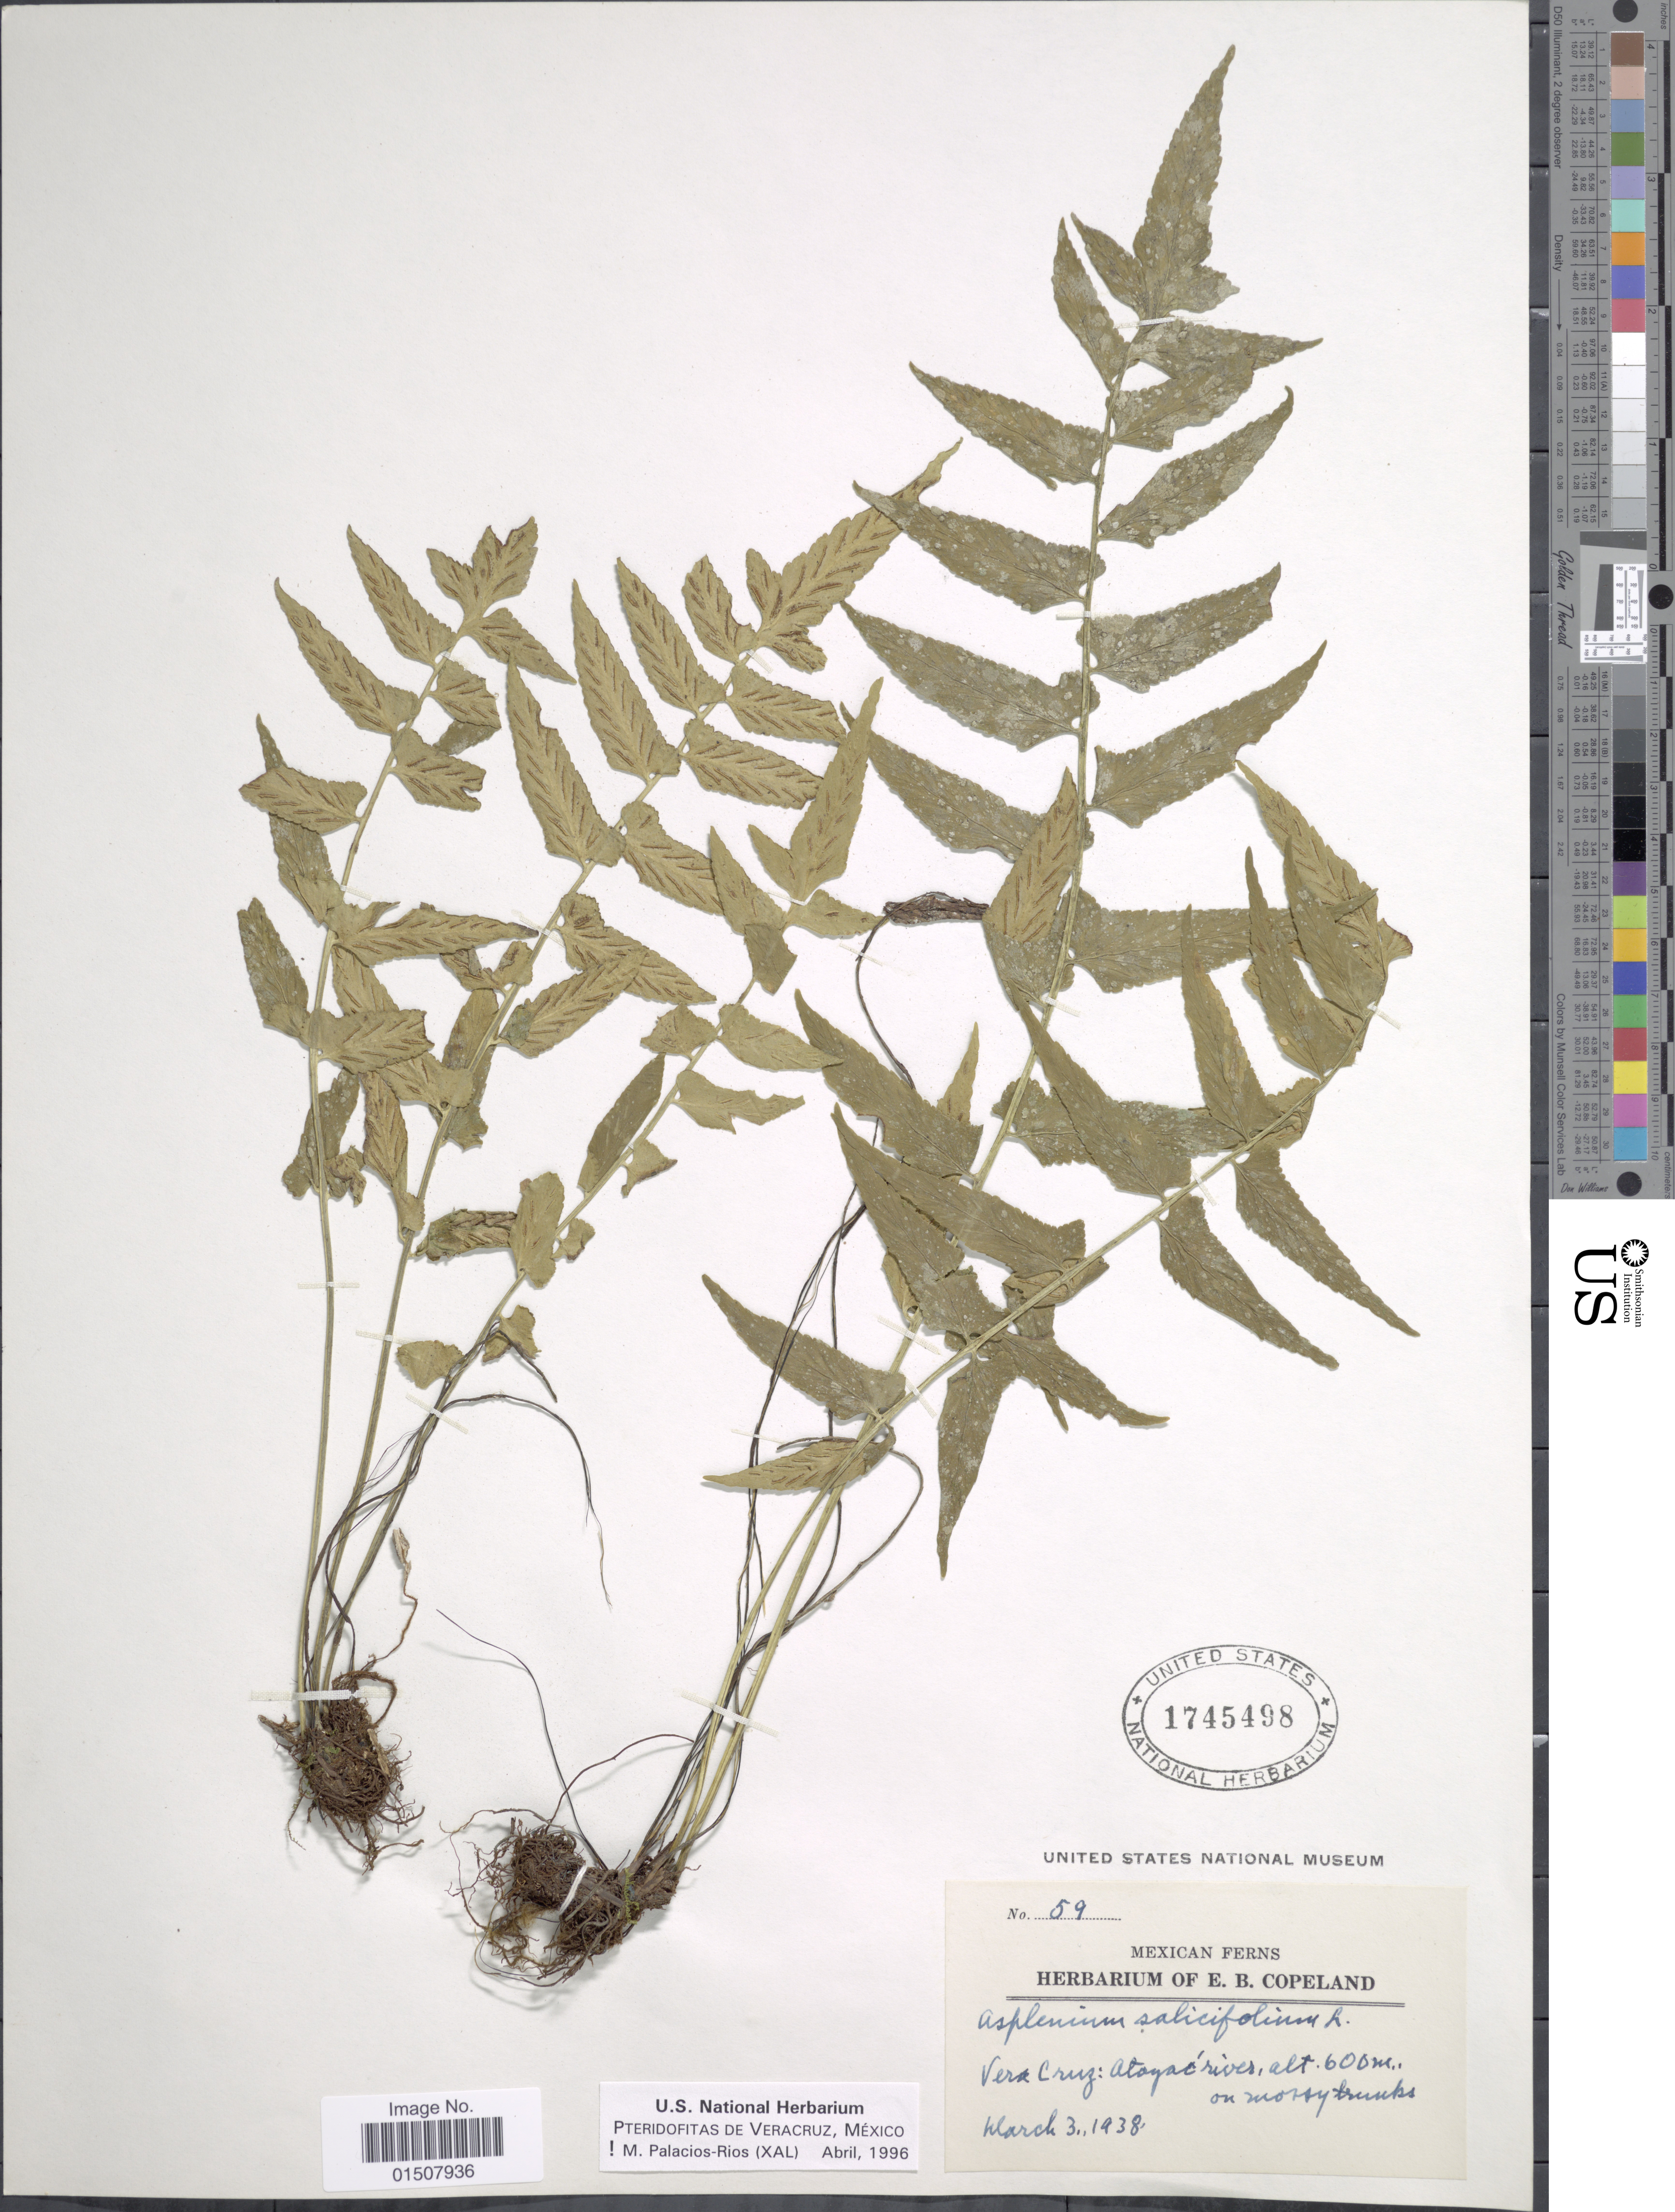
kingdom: Plantae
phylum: Tracheophyta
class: Polypodiopsida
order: Polypodiales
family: Aspleniaceae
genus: Asplenium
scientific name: Asplenium salicifolium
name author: L.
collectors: ex herb. E. B. Copeland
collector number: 59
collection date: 1938-03-03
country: Mexico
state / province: Veracruz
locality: Vera Cruz; Atoyal river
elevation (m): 600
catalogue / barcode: US 1745498